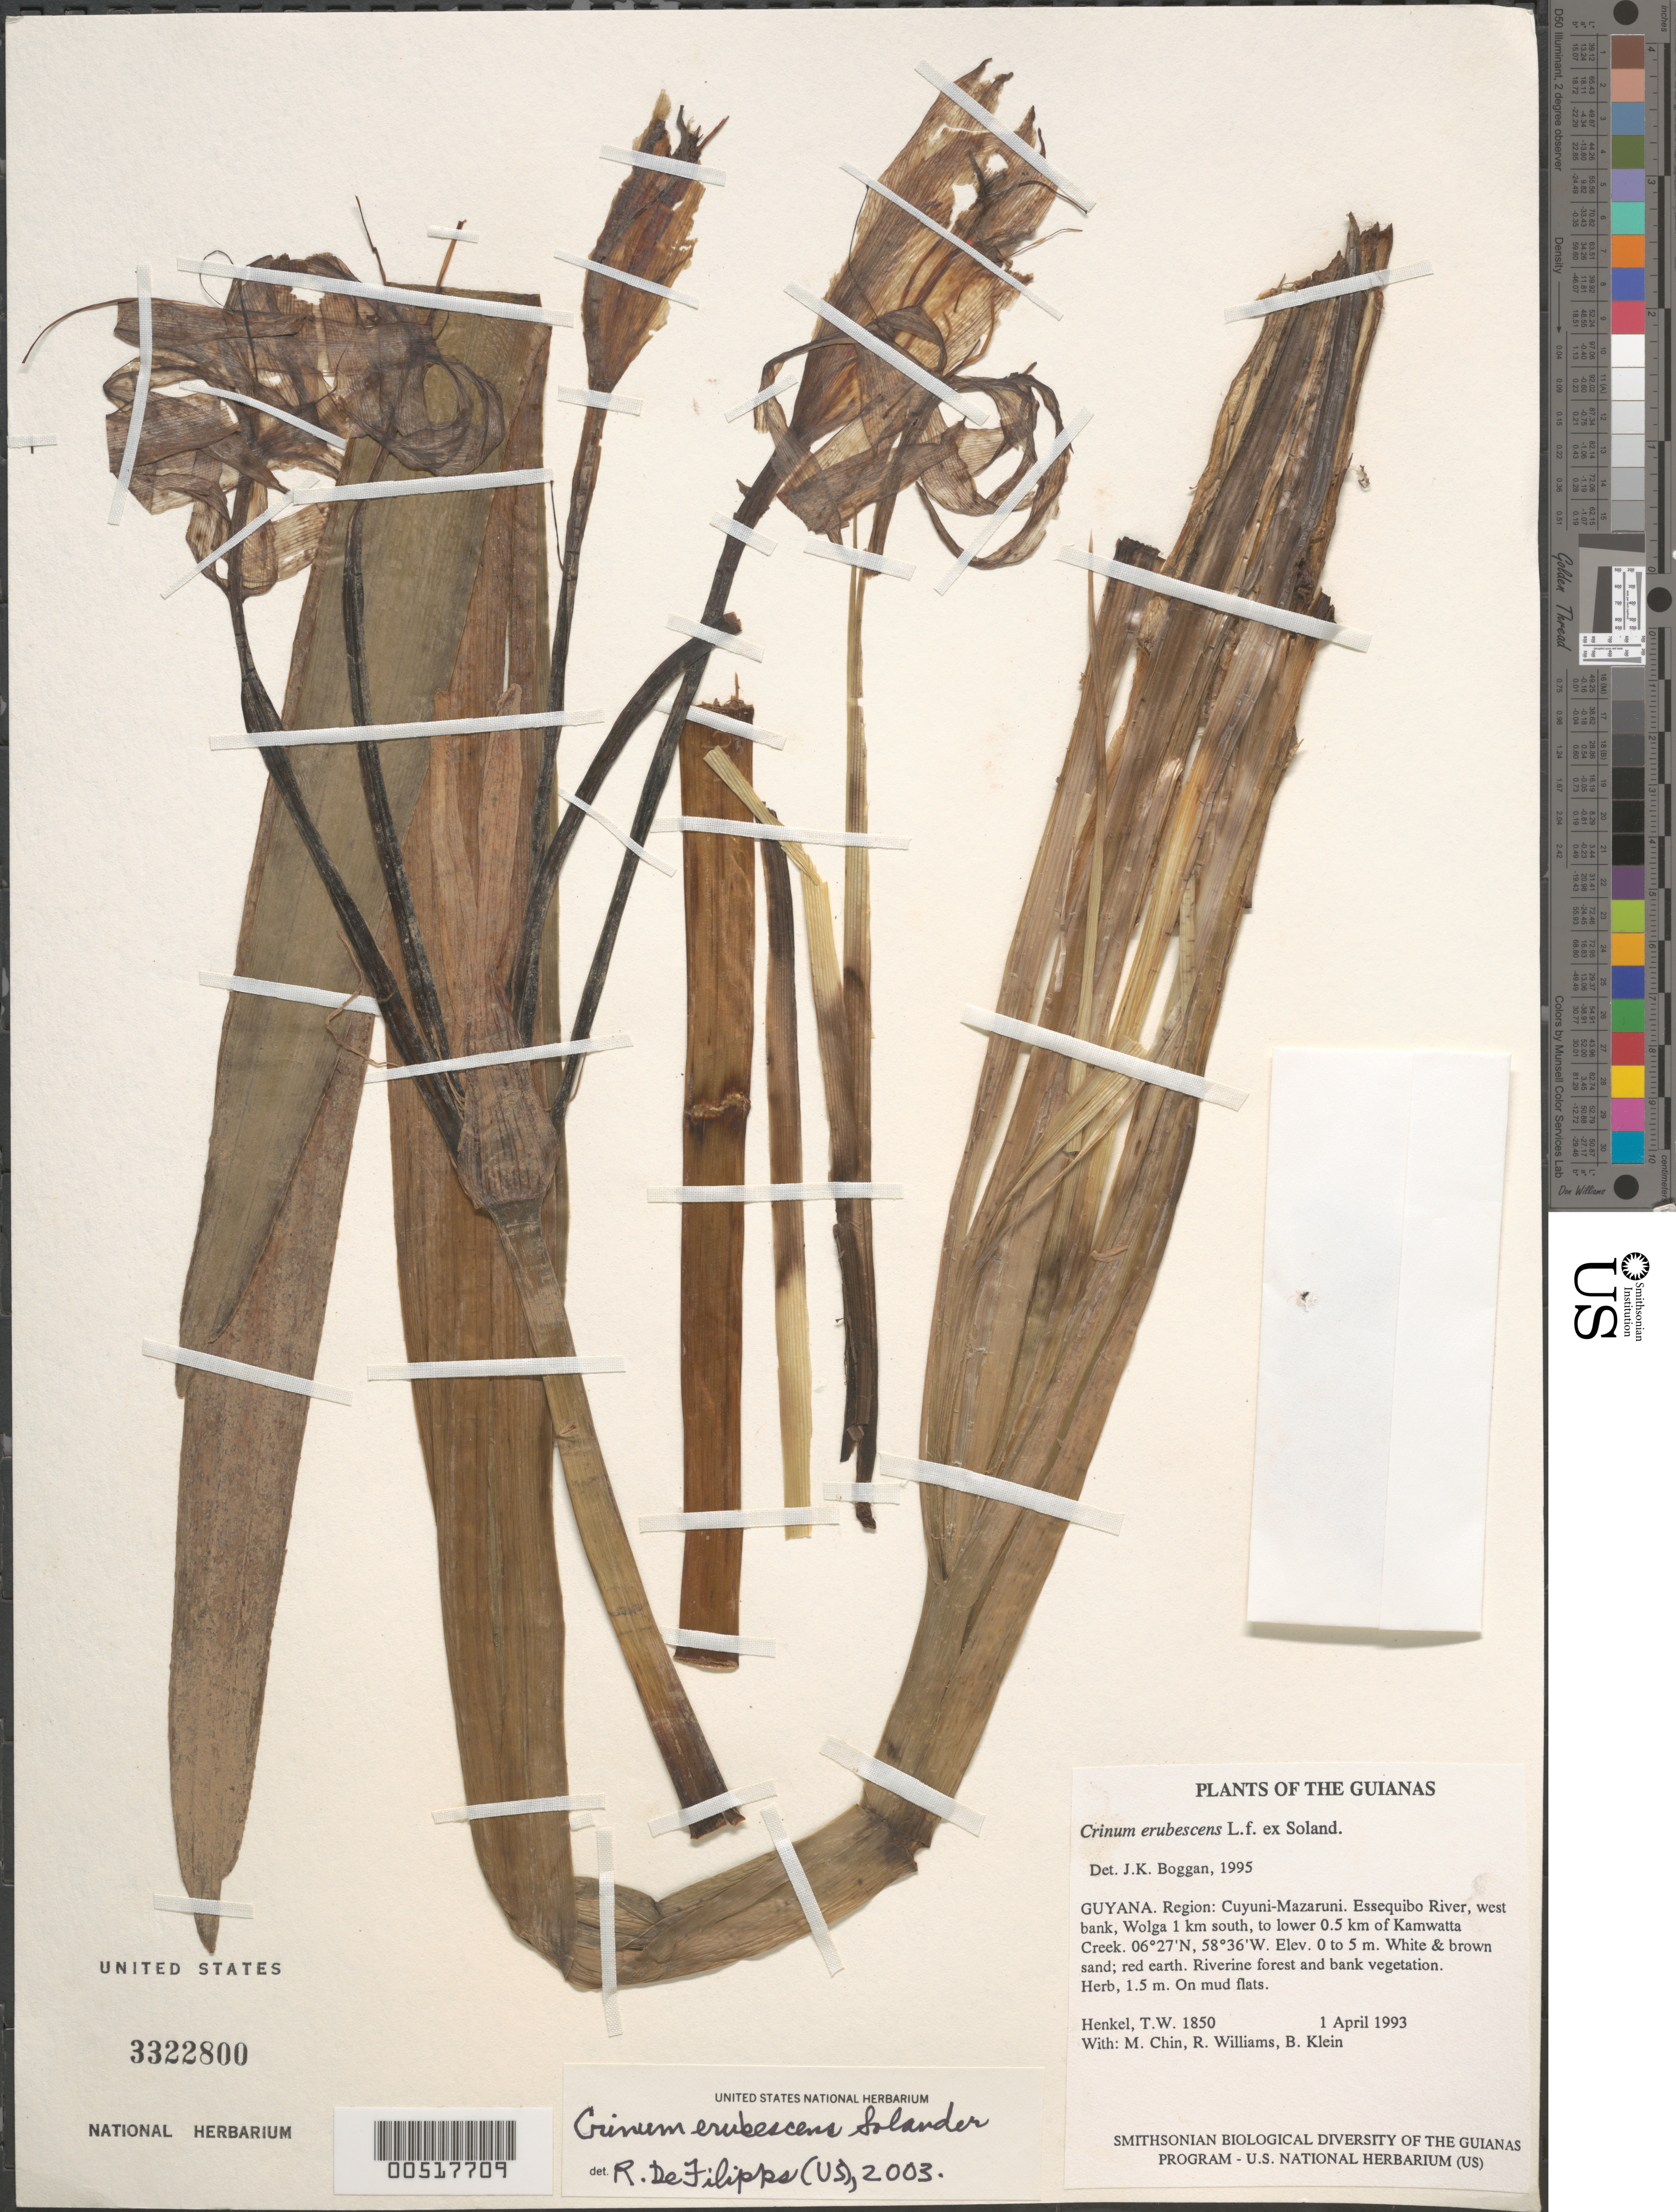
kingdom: Plantae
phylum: Tracheophyta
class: Liliopsida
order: Asparagales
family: Amaryllidaceae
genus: Crinum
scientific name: Crinum erubescens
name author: Aiton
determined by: DeFilipps, R. A.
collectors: T. Henkel, M. Chin, R. Williams & B. Klein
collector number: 1850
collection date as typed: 1 April 1993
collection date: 1993-04-01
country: Guyana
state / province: Cuyuni-Mazaruni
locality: Essequibo River, W bank, Wolga 1 km S, to lower 0.5 km of Kamwatta Creek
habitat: White & brown sand; red earth. Riverine forest and bank vegetation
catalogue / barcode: US 3322800